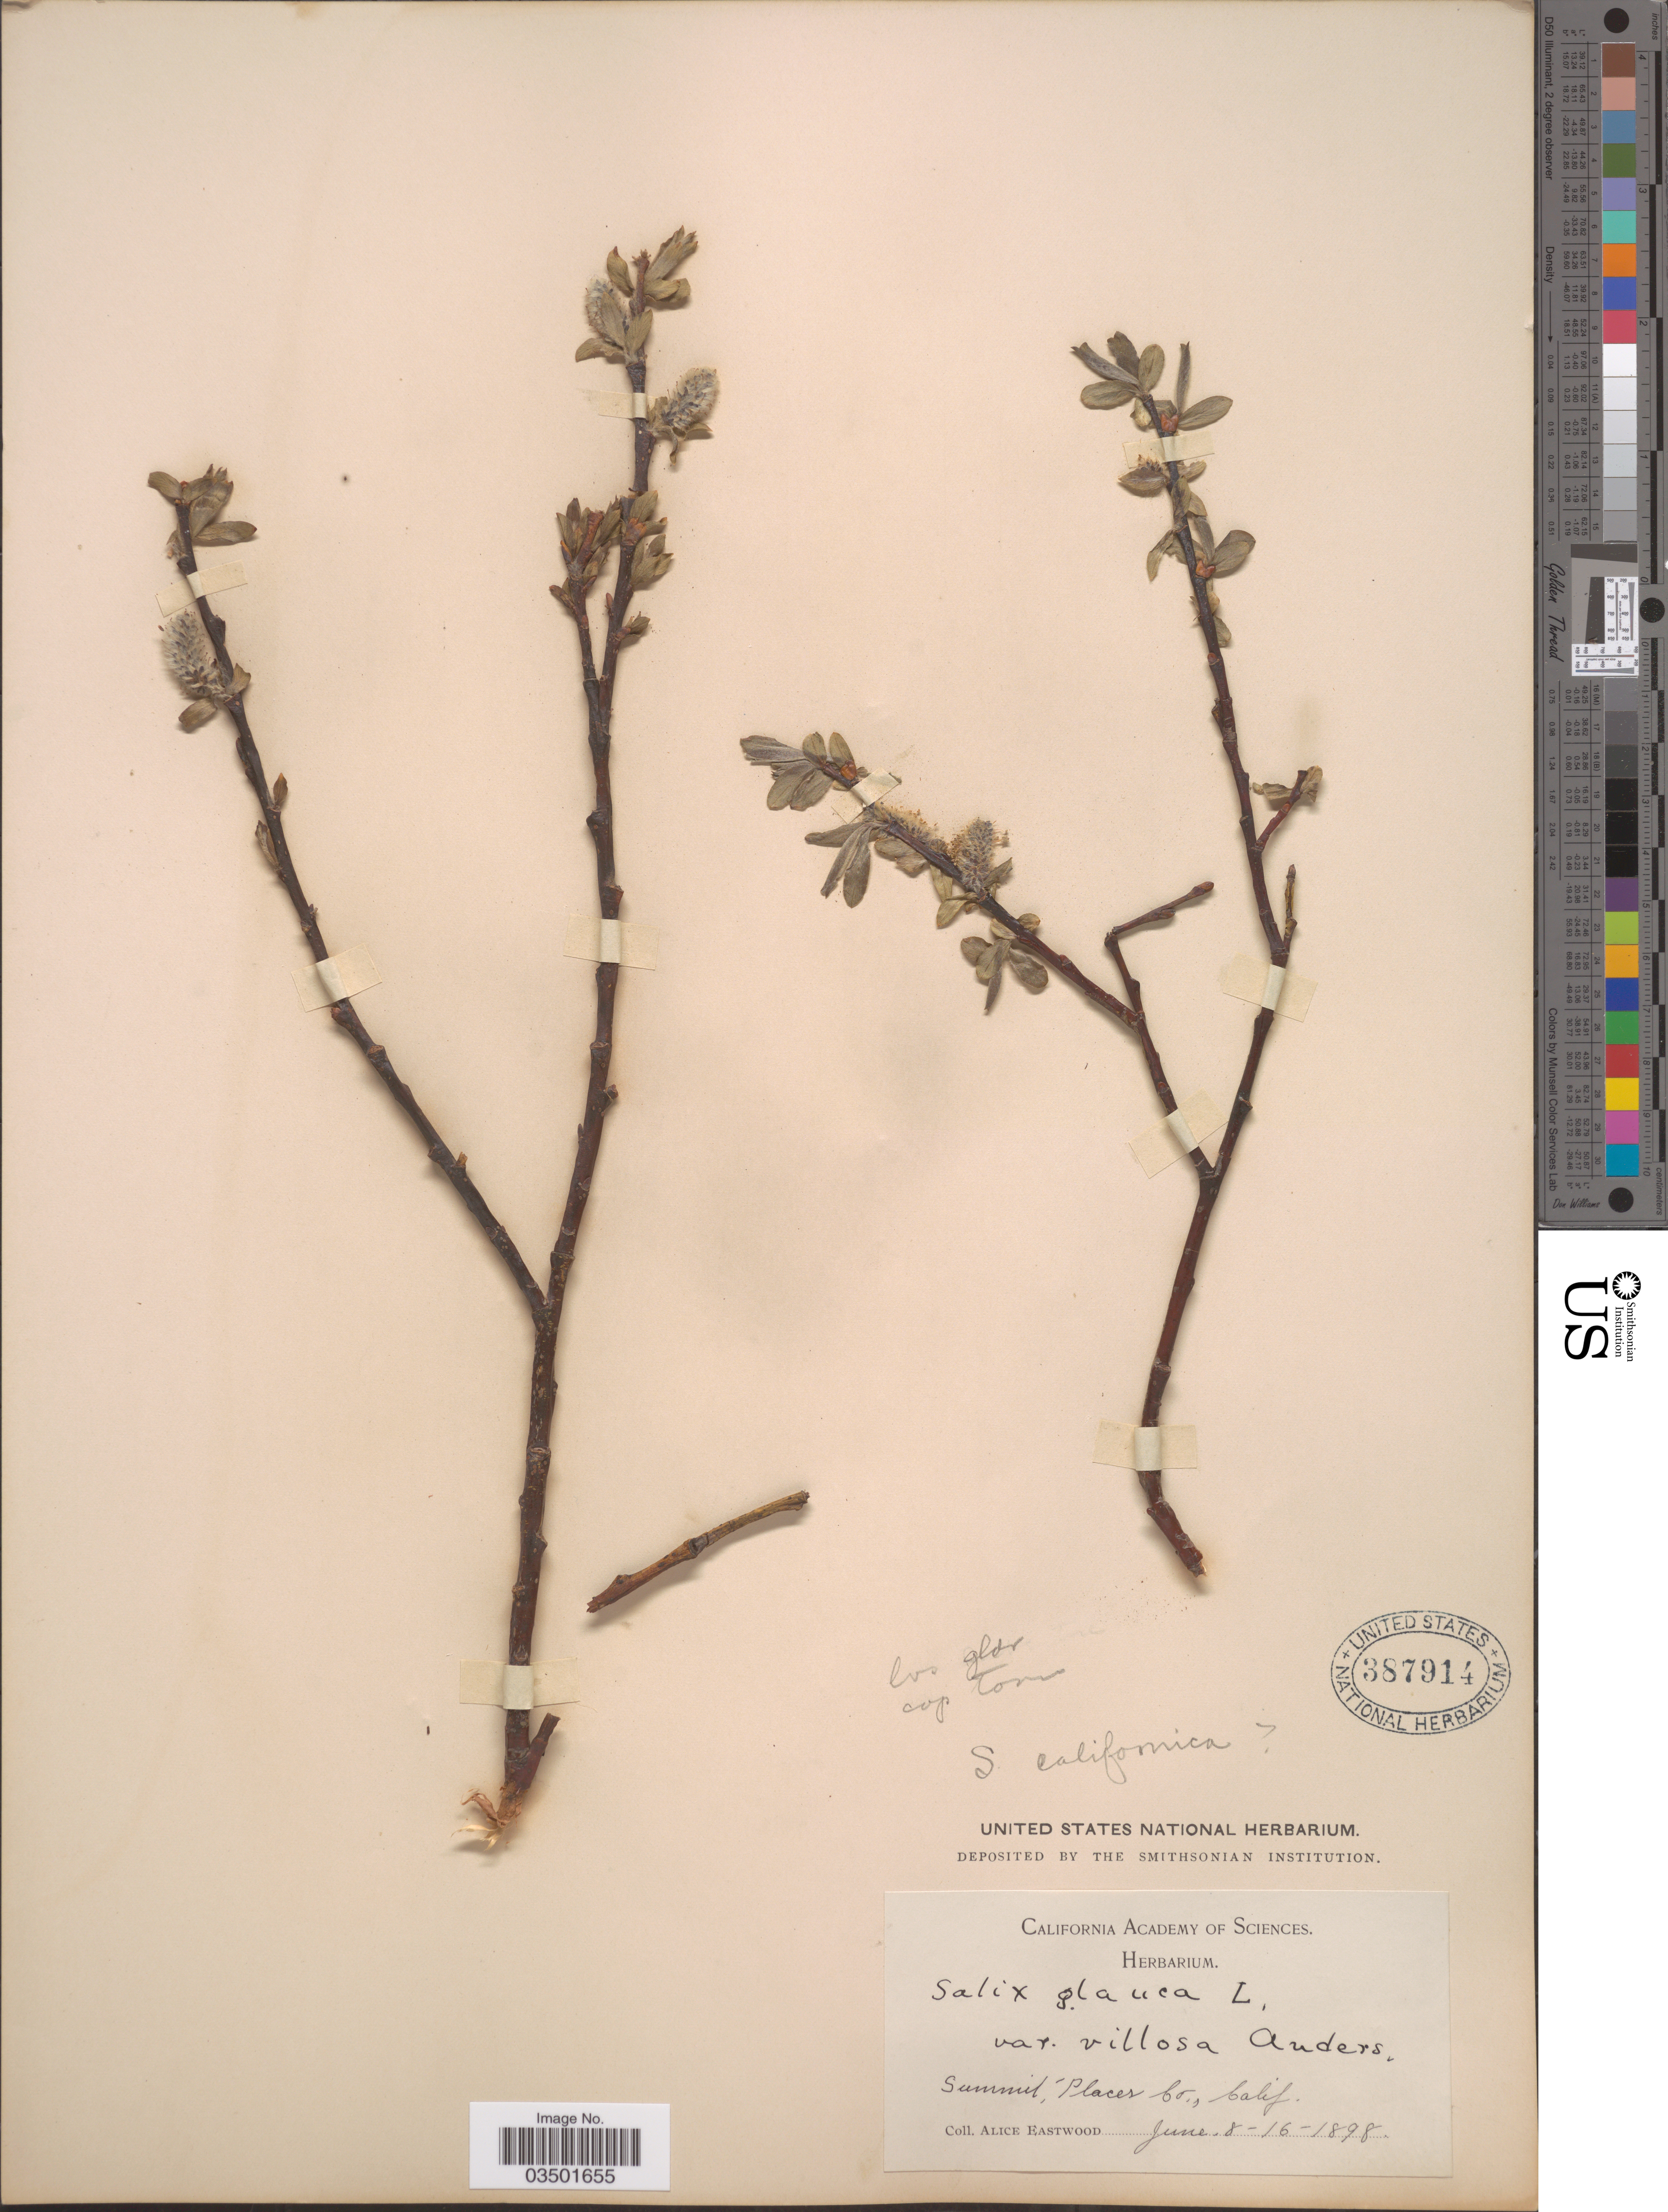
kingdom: Plantae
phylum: Tracheophyta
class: Magnoliopsida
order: Malpighiales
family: Salicaceae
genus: Salix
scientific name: Salix orestera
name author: C.K. Schneid.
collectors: A. Eastwood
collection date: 1898-06-08/1898-06-16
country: United States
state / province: California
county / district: Placer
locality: Summit, Placer Co.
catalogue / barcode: US 387914